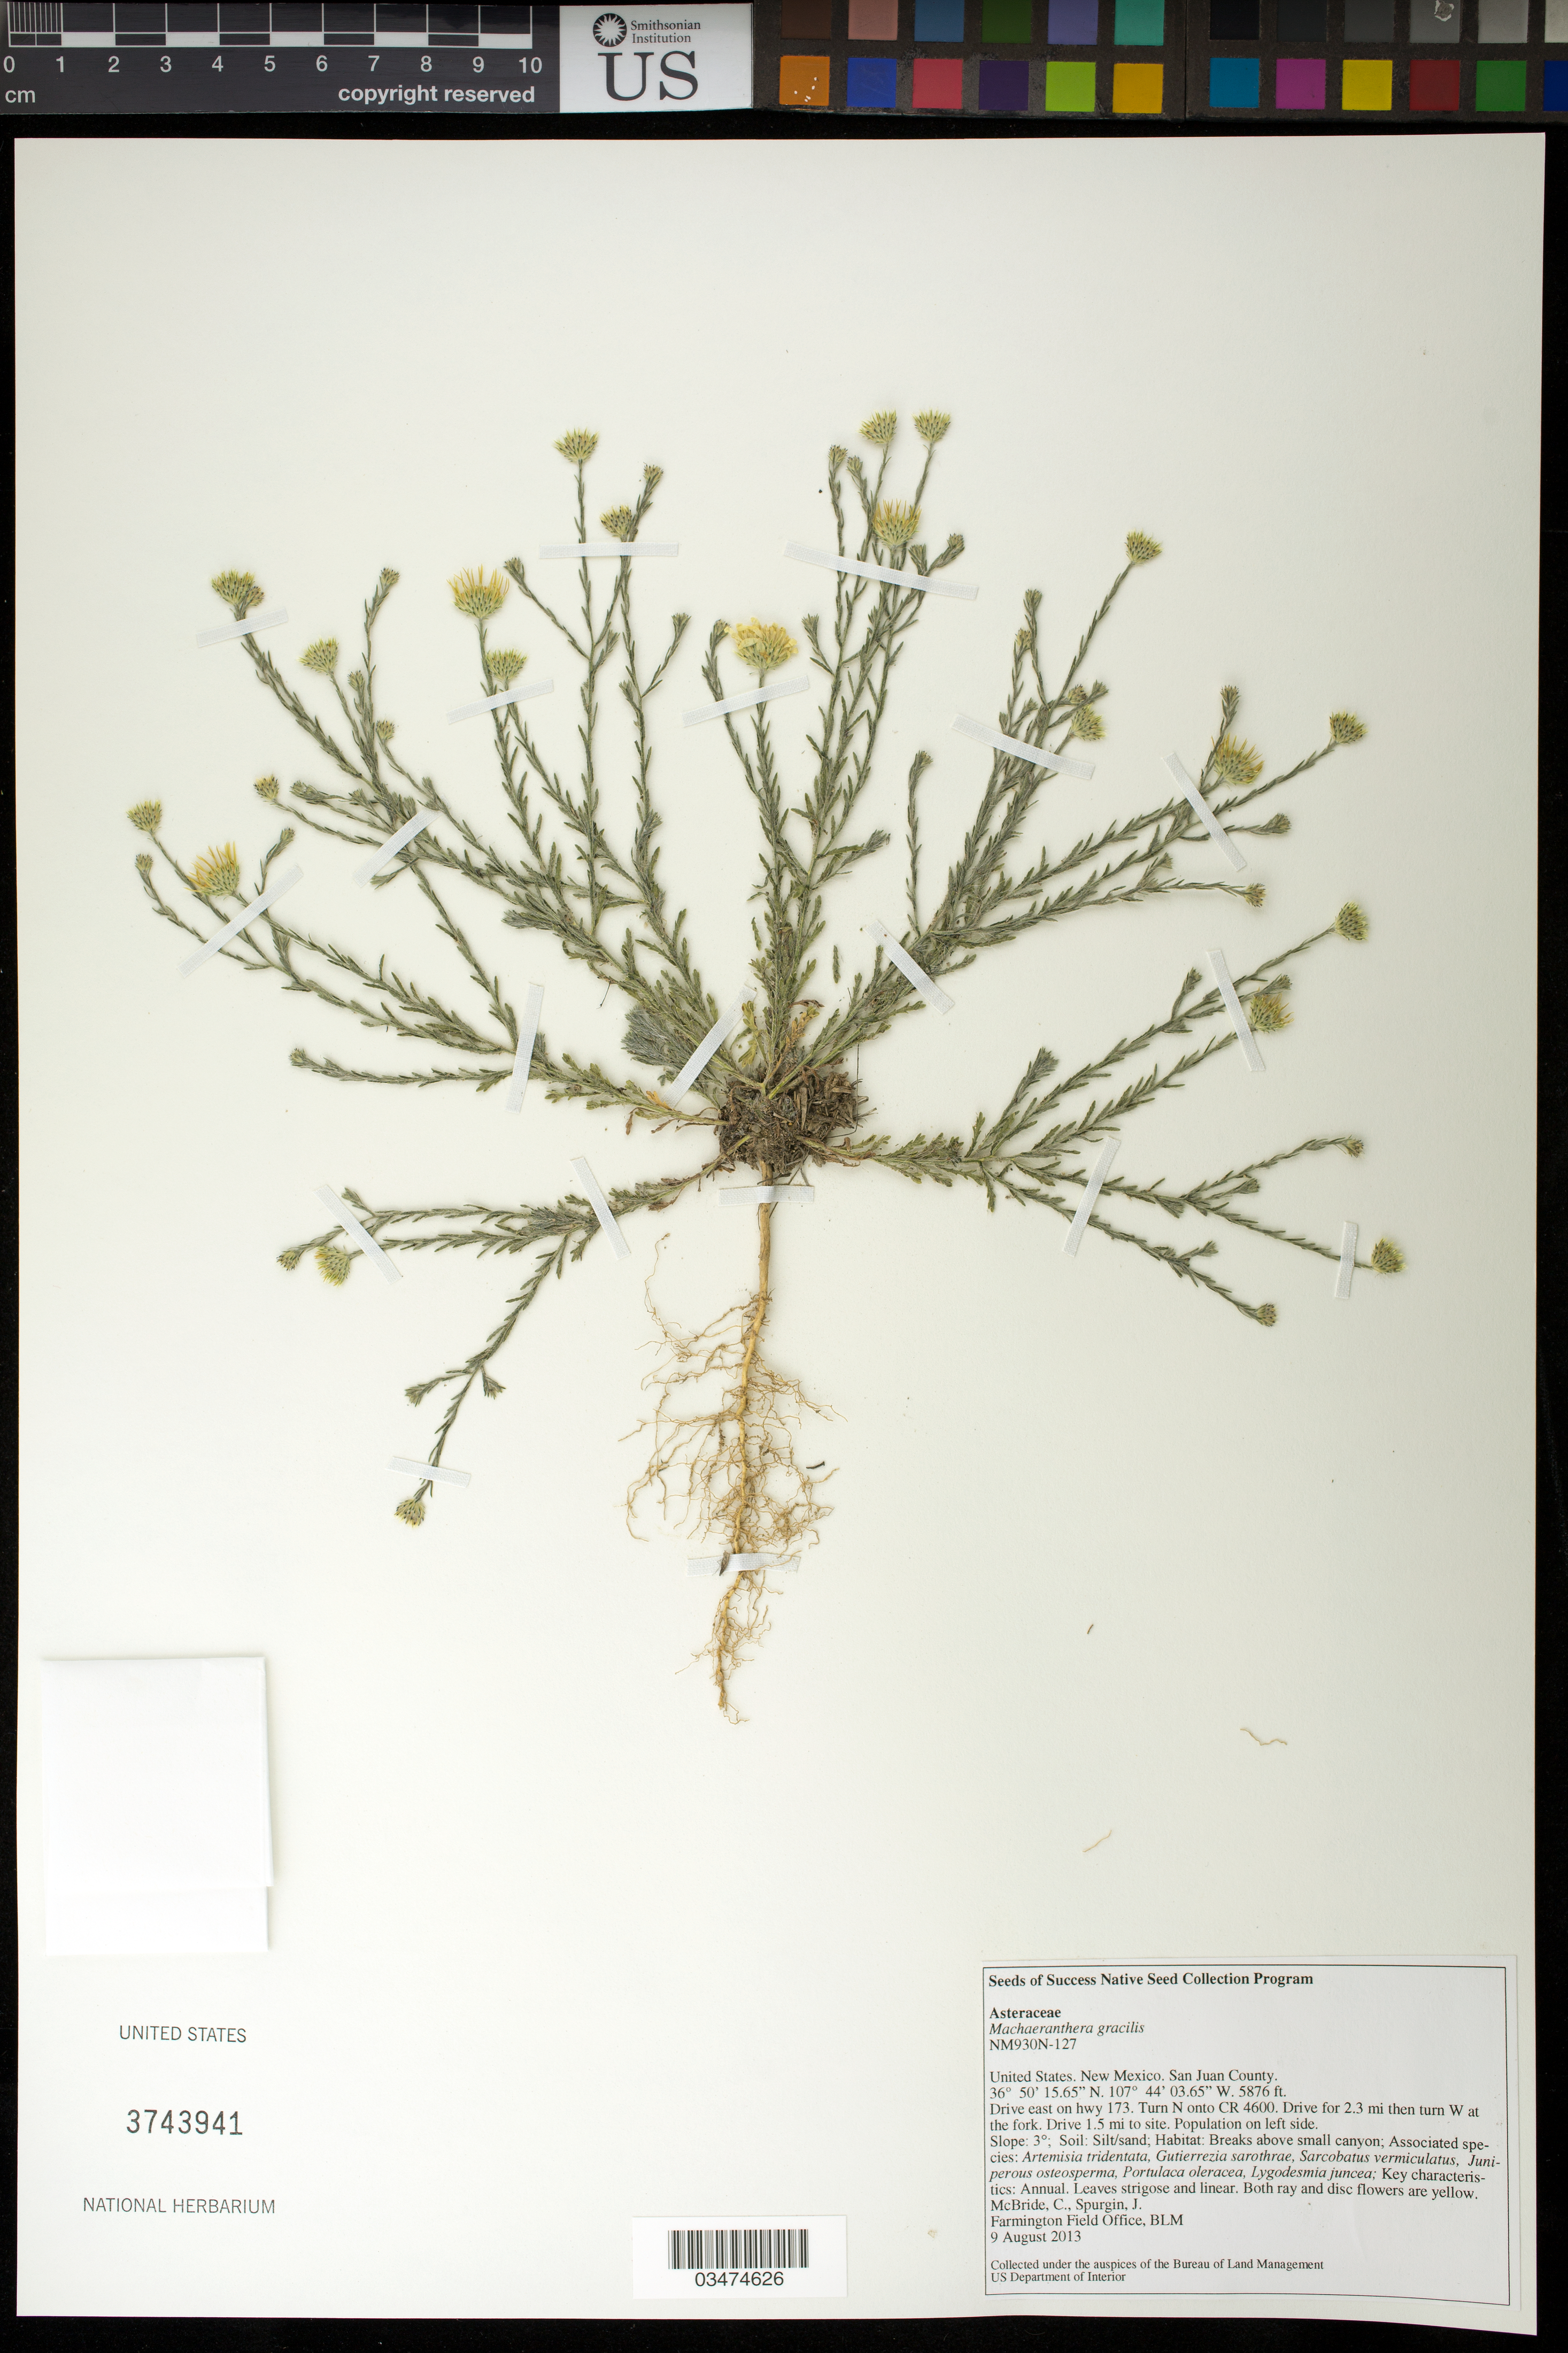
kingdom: Plantae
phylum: Tracheophyta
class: Magnoliopsida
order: Asterales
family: Asteraceae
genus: Machaeranthera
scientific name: Machaeranthera gracilis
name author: (Nutt.) Shinners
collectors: C. McBride & J. Spurgin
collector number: NM930N-127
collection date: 2013-08-09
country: United States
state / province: New Mexico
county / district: San Juan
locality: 2.3 mi. on CR 4600, turn W at the fork for 1.5 mi.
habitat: Silt/sand.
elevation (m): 1791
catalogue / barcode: US 3743941